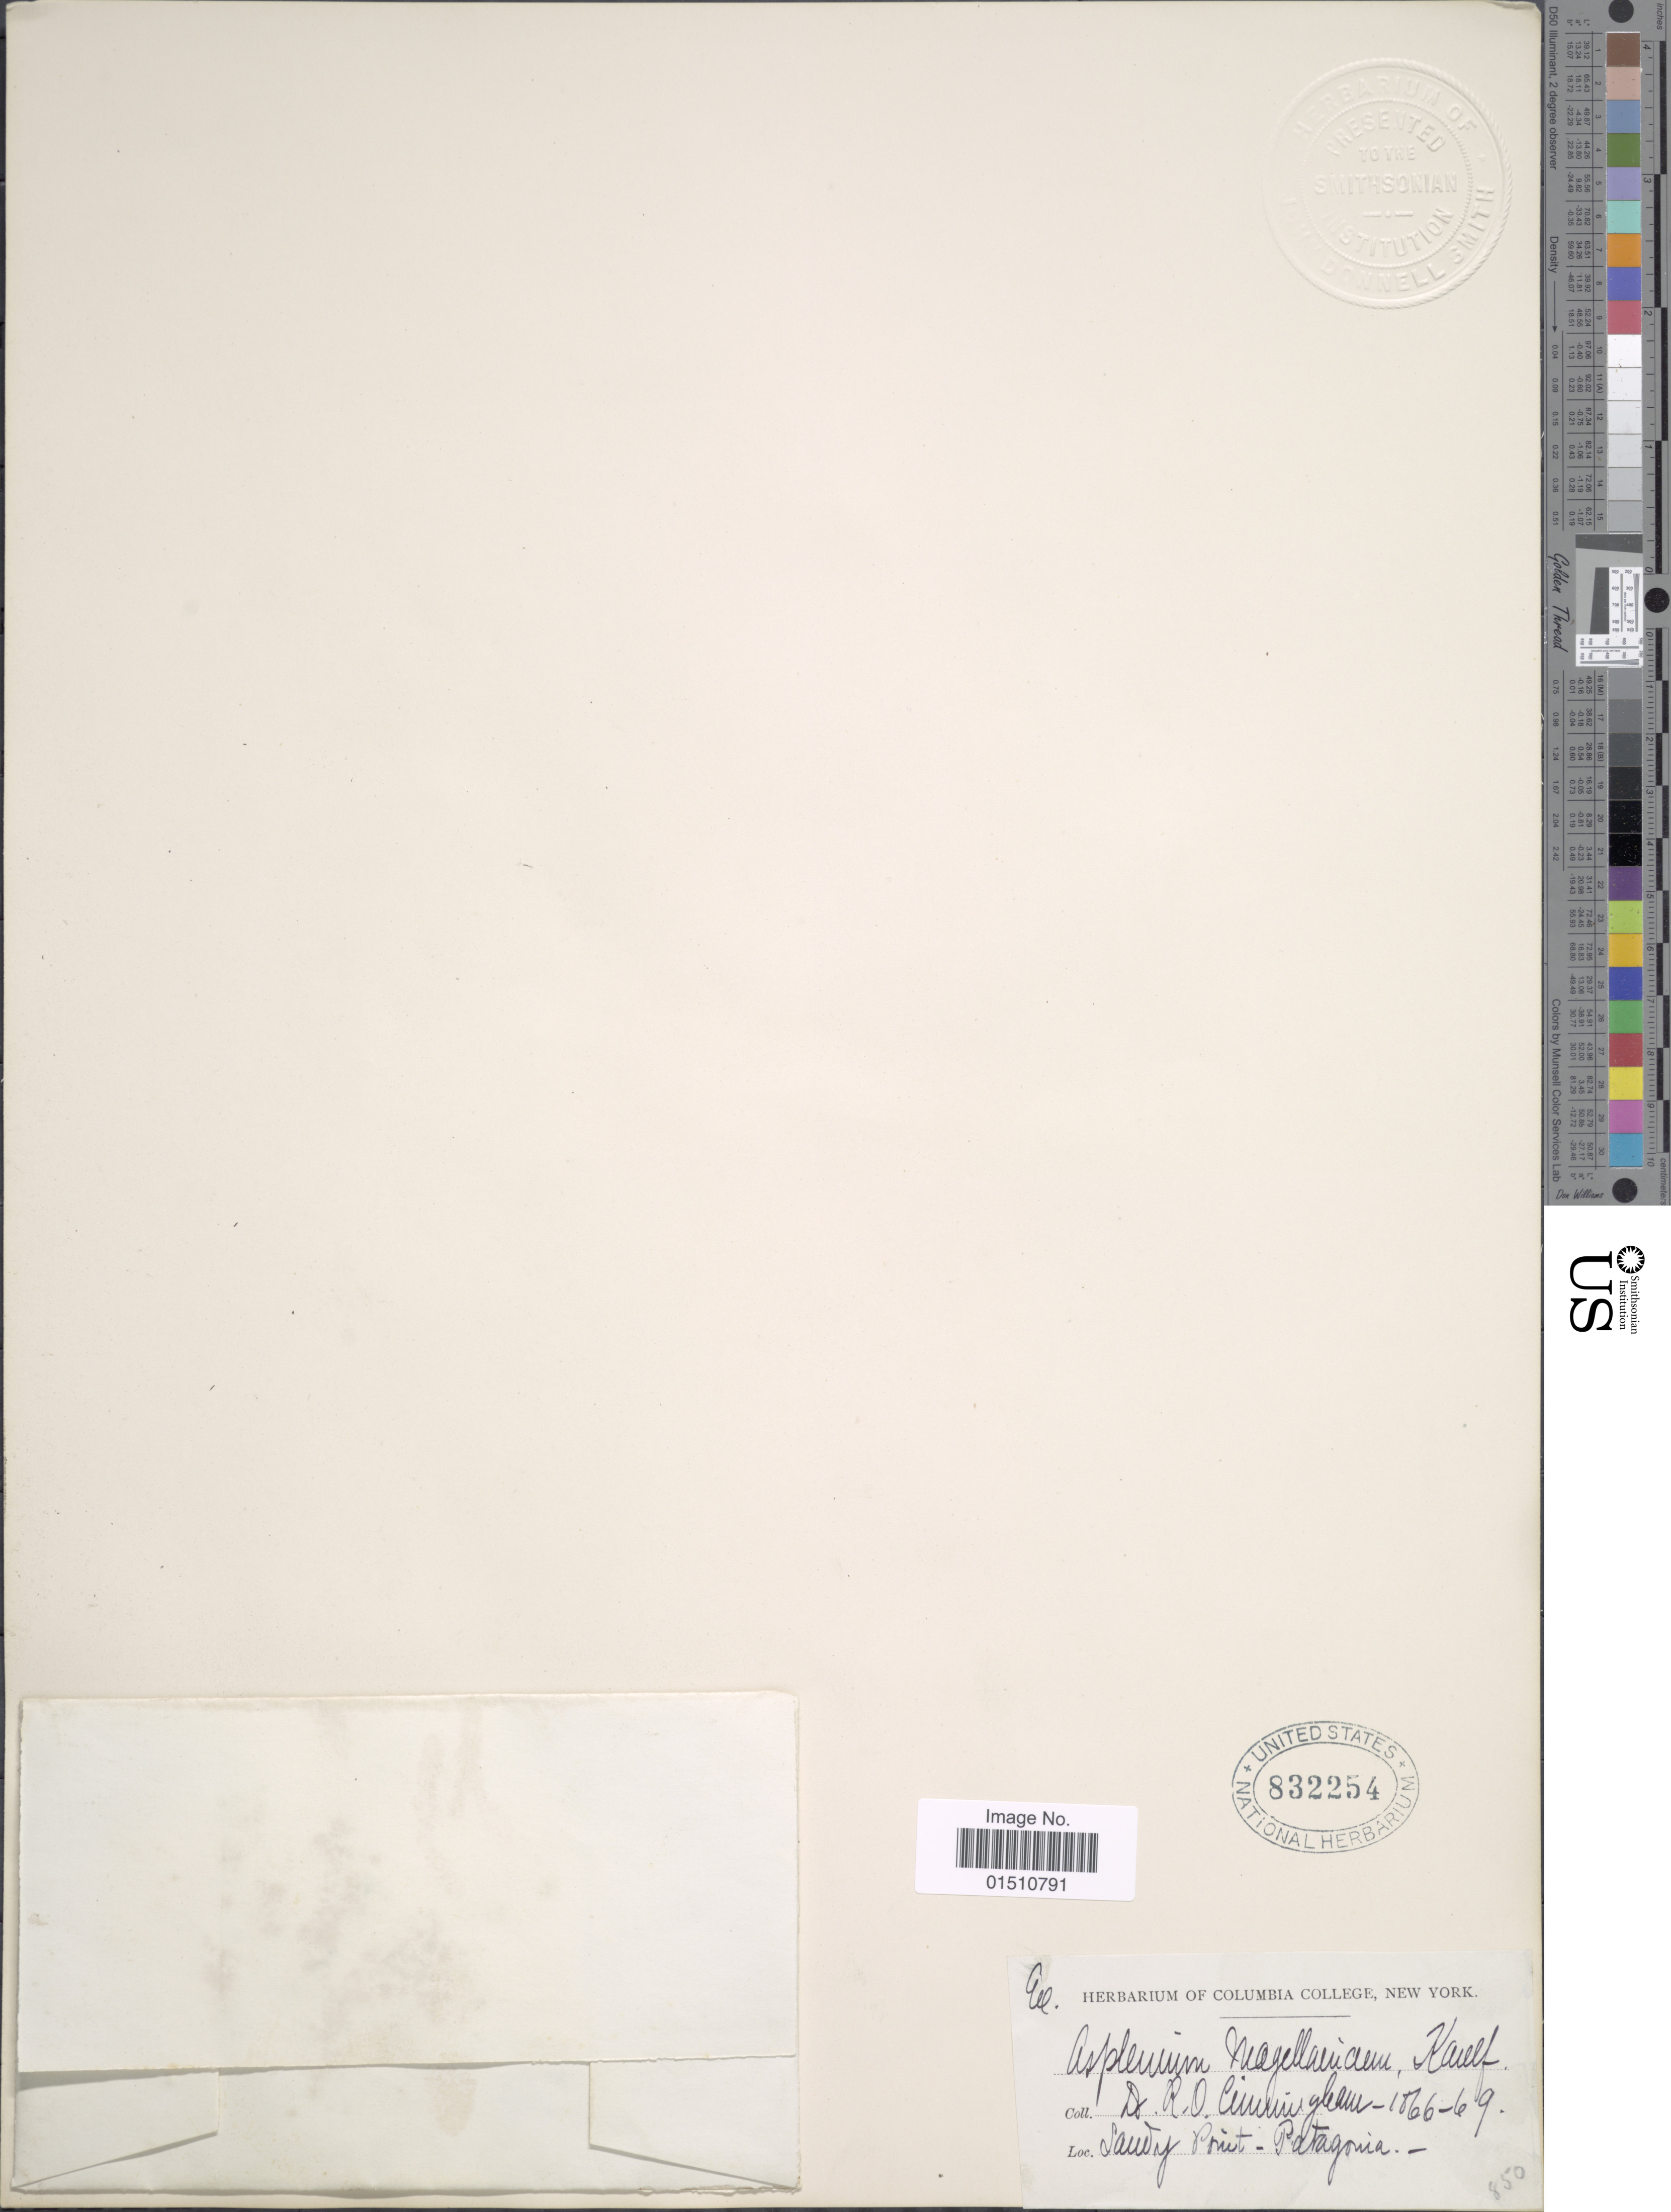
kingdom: Plantae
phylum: Tracheophyta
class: Polypodiopsida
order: Polypodiales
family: Aspleniaceae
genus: Asplenium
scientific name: Asplenium dareoides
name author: Desv.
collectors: R. Cunningham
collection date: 1866/1869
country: Chile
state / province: Magallanes y de la Antártica Chilena (XII)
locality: Sandy Point-Patagonia.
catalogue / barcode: US 832254